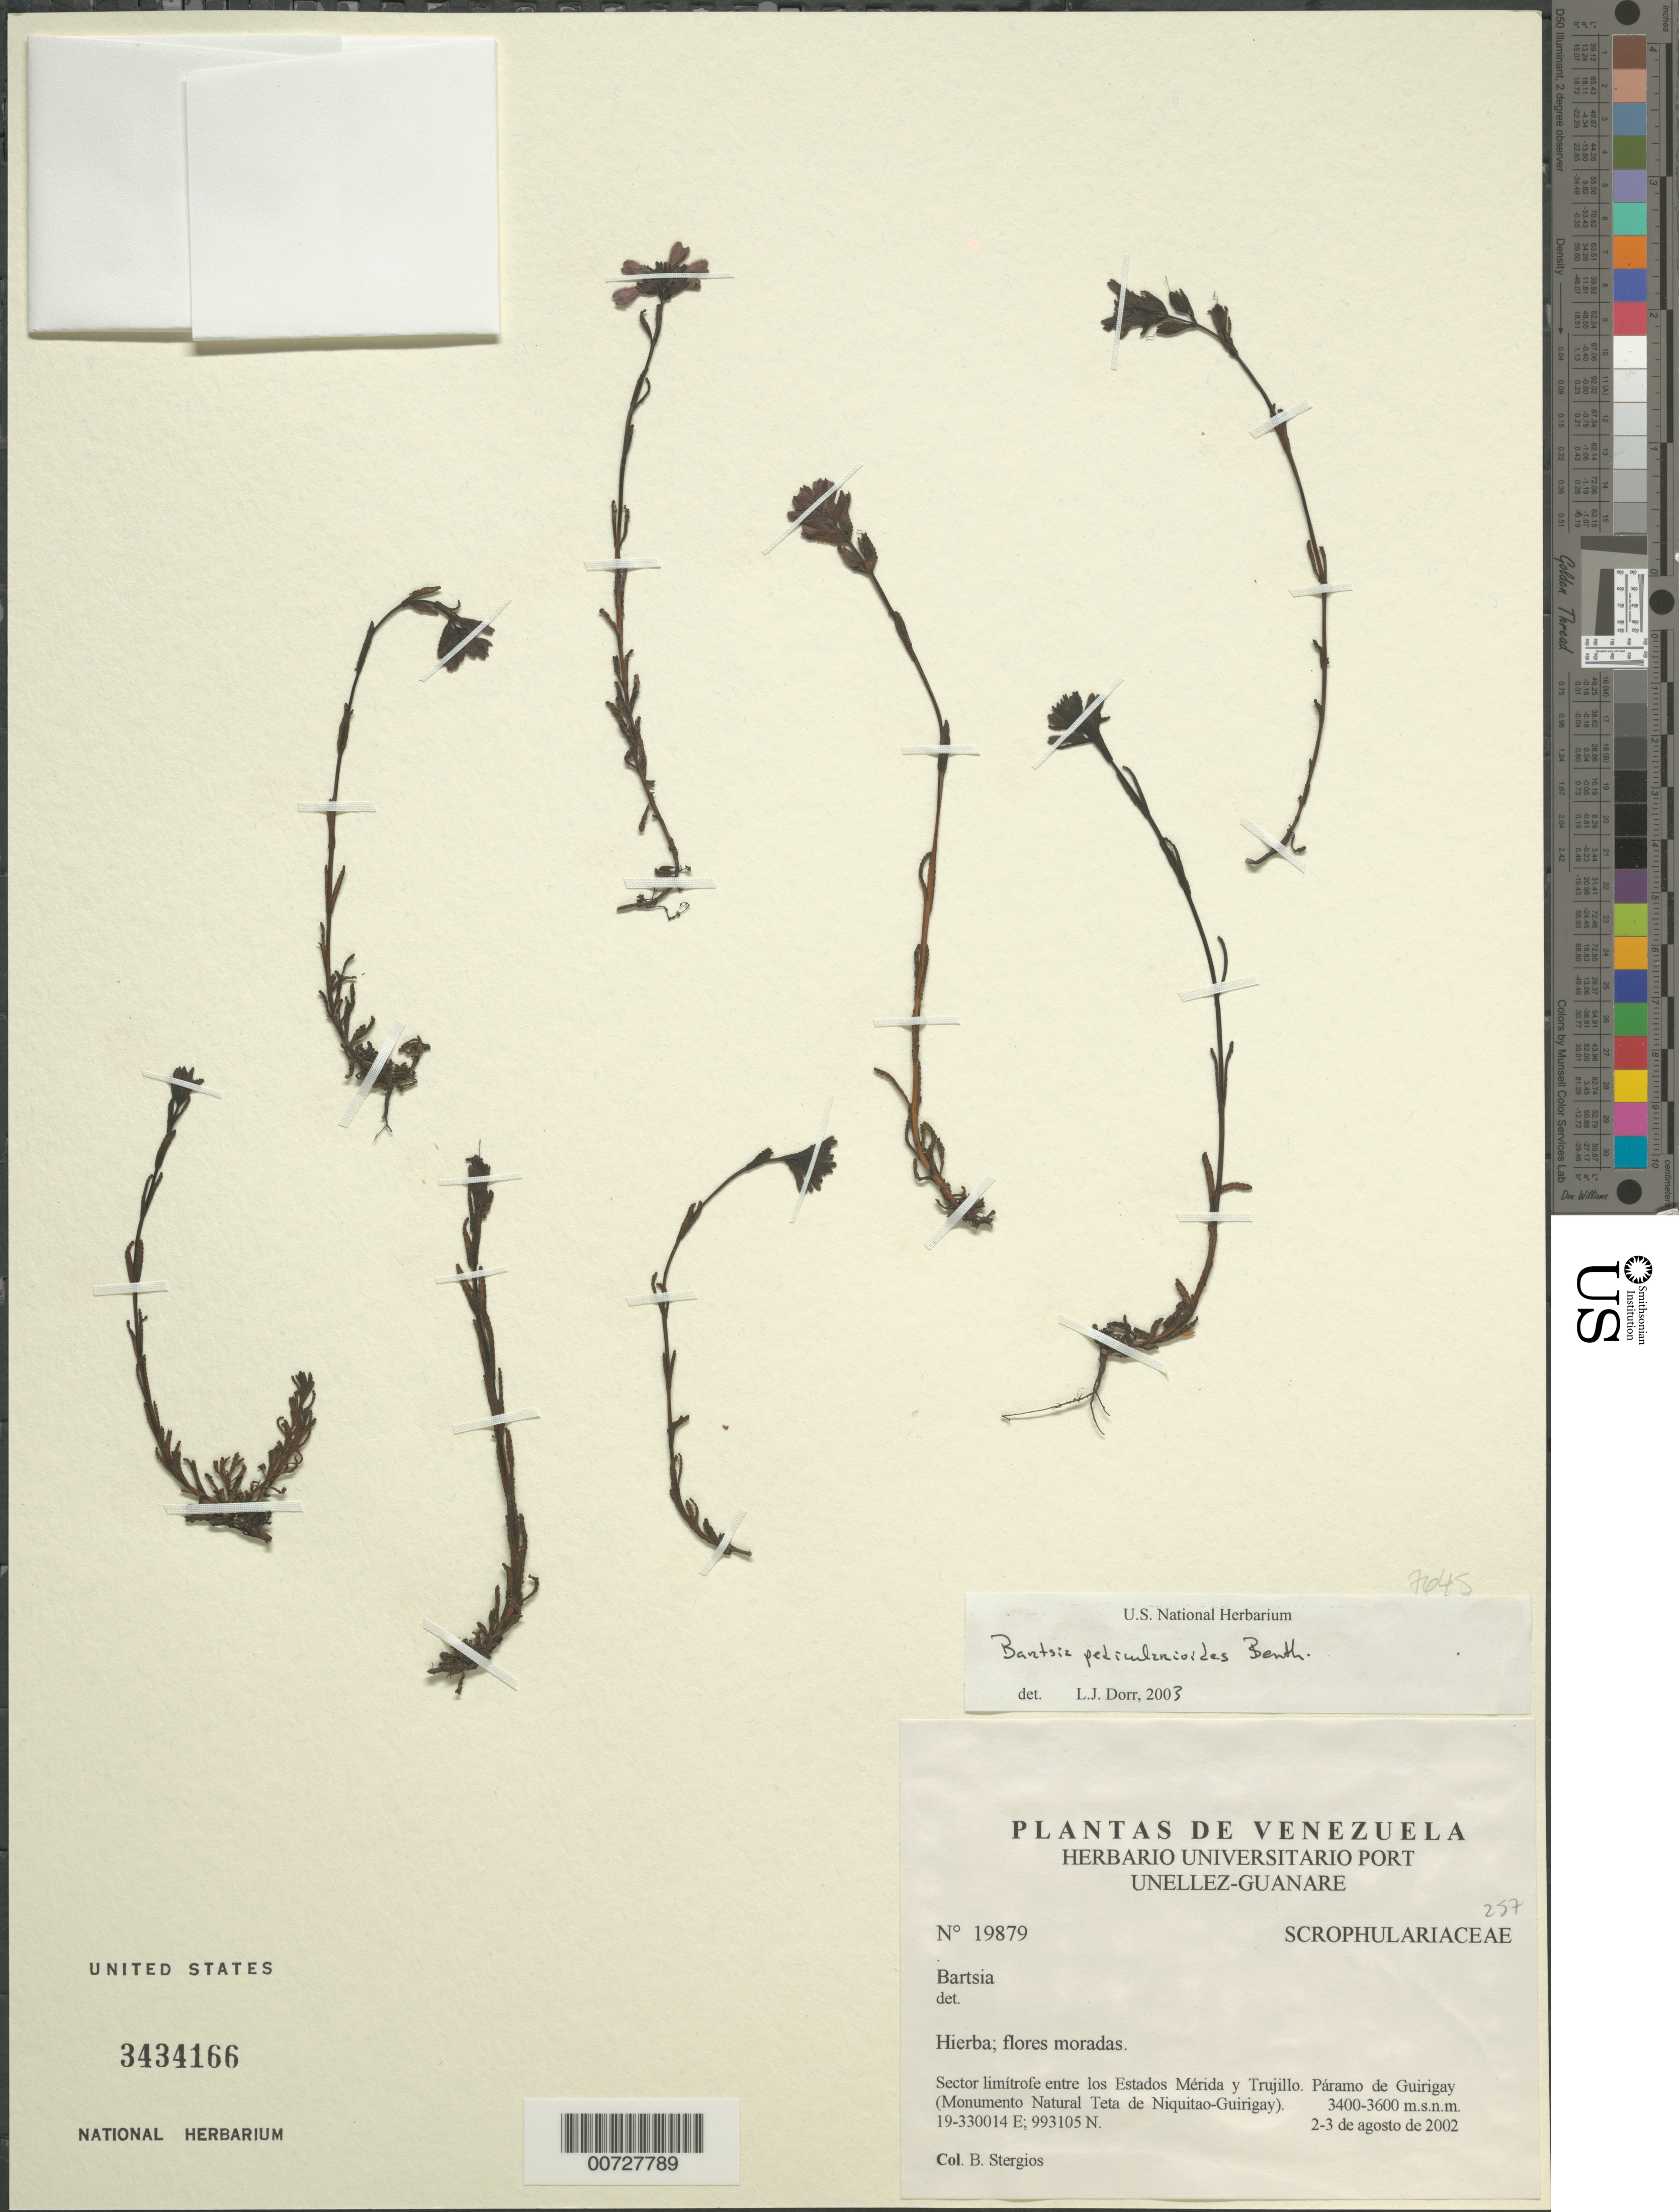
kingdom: Plantae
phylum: Tracheophyta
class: Magnoliopsida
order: Lamiales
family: Orobanchaceae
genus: Bartsia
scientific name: Bartsia pedicularoides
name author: Benth.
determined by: Dorr, L. J., (BOT), Smithsonian Institution - National Museum of Natural History (UNITED STATES)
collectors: B. G. Stergios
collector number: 19879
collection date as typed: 02 Aug 2002 to 03 Aug 2002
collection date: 2002-08-02/2002-08-03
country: Venezuela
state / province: Trujillo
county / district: Boconó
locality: Páramo de Guirigay (Monumento Natural Teta de Niquitao-Guirigay). Sector limítrofe entre los Estados Mérida y Trujillo.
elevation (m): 3400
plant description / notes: PORT, US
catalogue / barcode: US 3434166